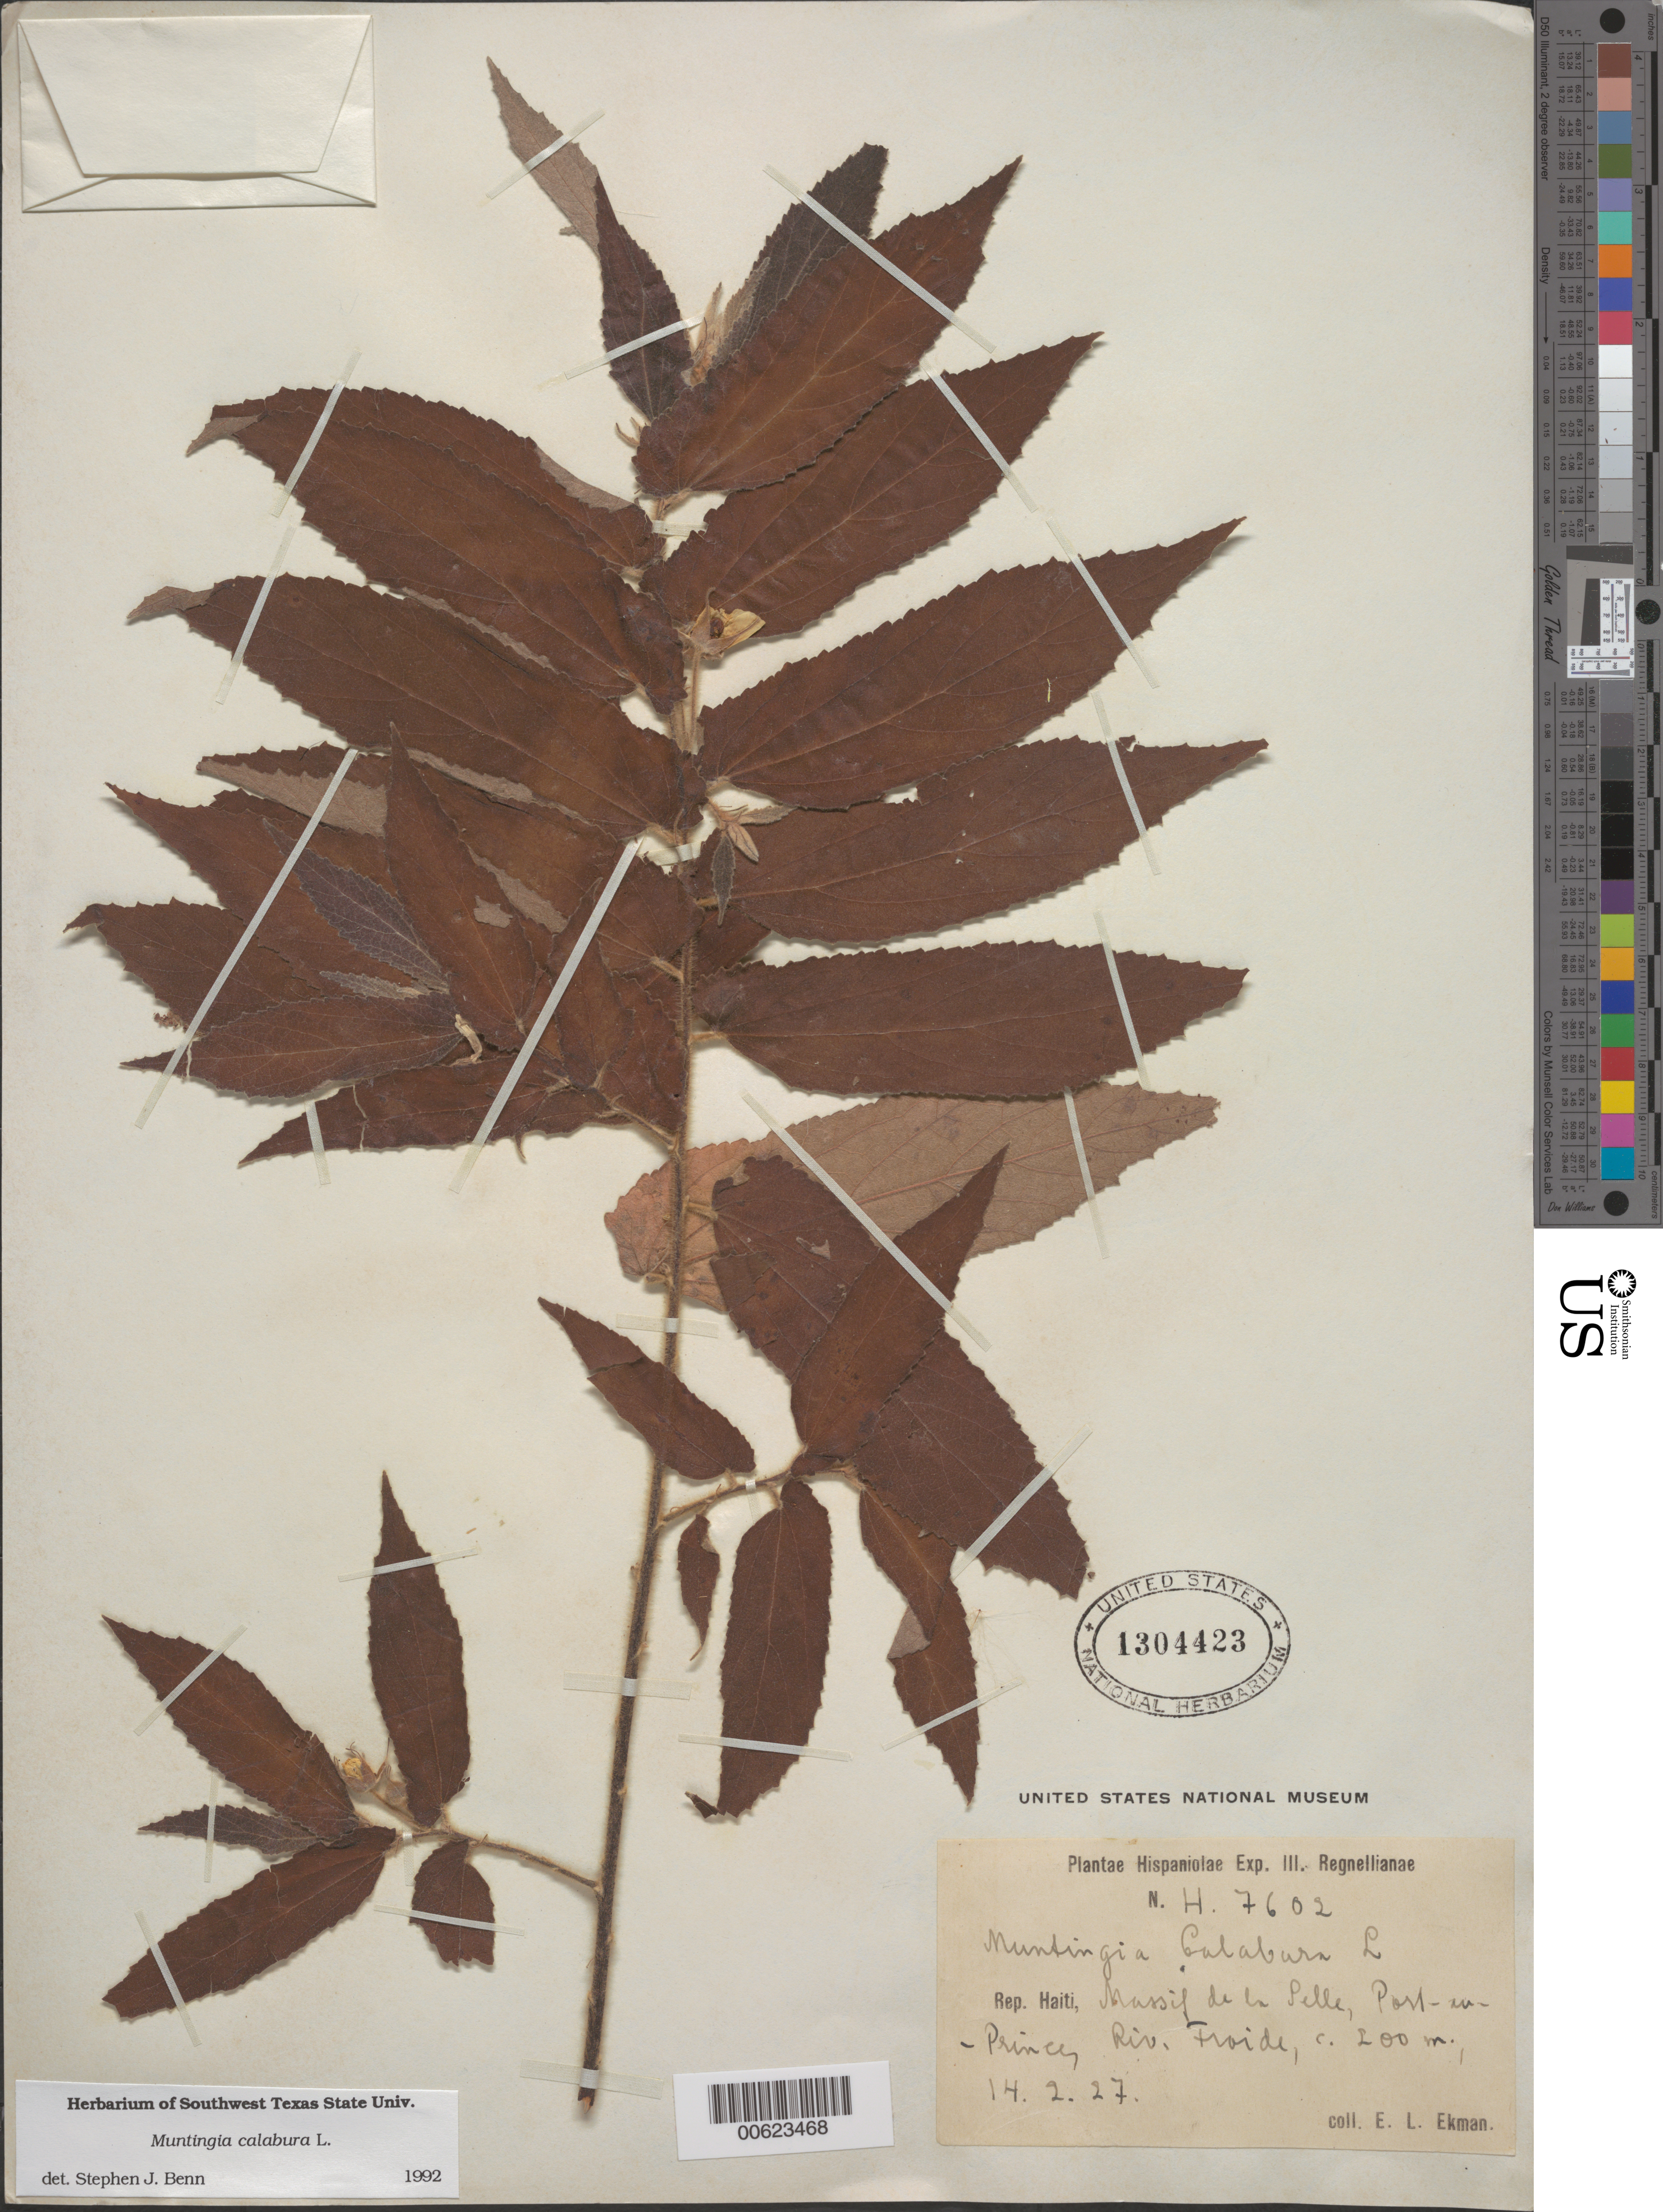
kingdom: Plantae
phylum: Tracheophyta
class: Magnoliopsida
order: Malvales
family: Muntingiaceae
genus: Muntingia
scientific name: Muntingia calabura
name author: L.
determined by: Benn, S. J.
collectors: E. L. Ekman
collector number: H.7602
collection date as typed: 14 Feb 1927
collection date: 1927-02-14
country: Haiti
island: Hispaniola Island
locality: Massif de la Selle, Port-au-Prince, Riv. Froide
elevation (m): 200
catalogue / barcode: US 1304423